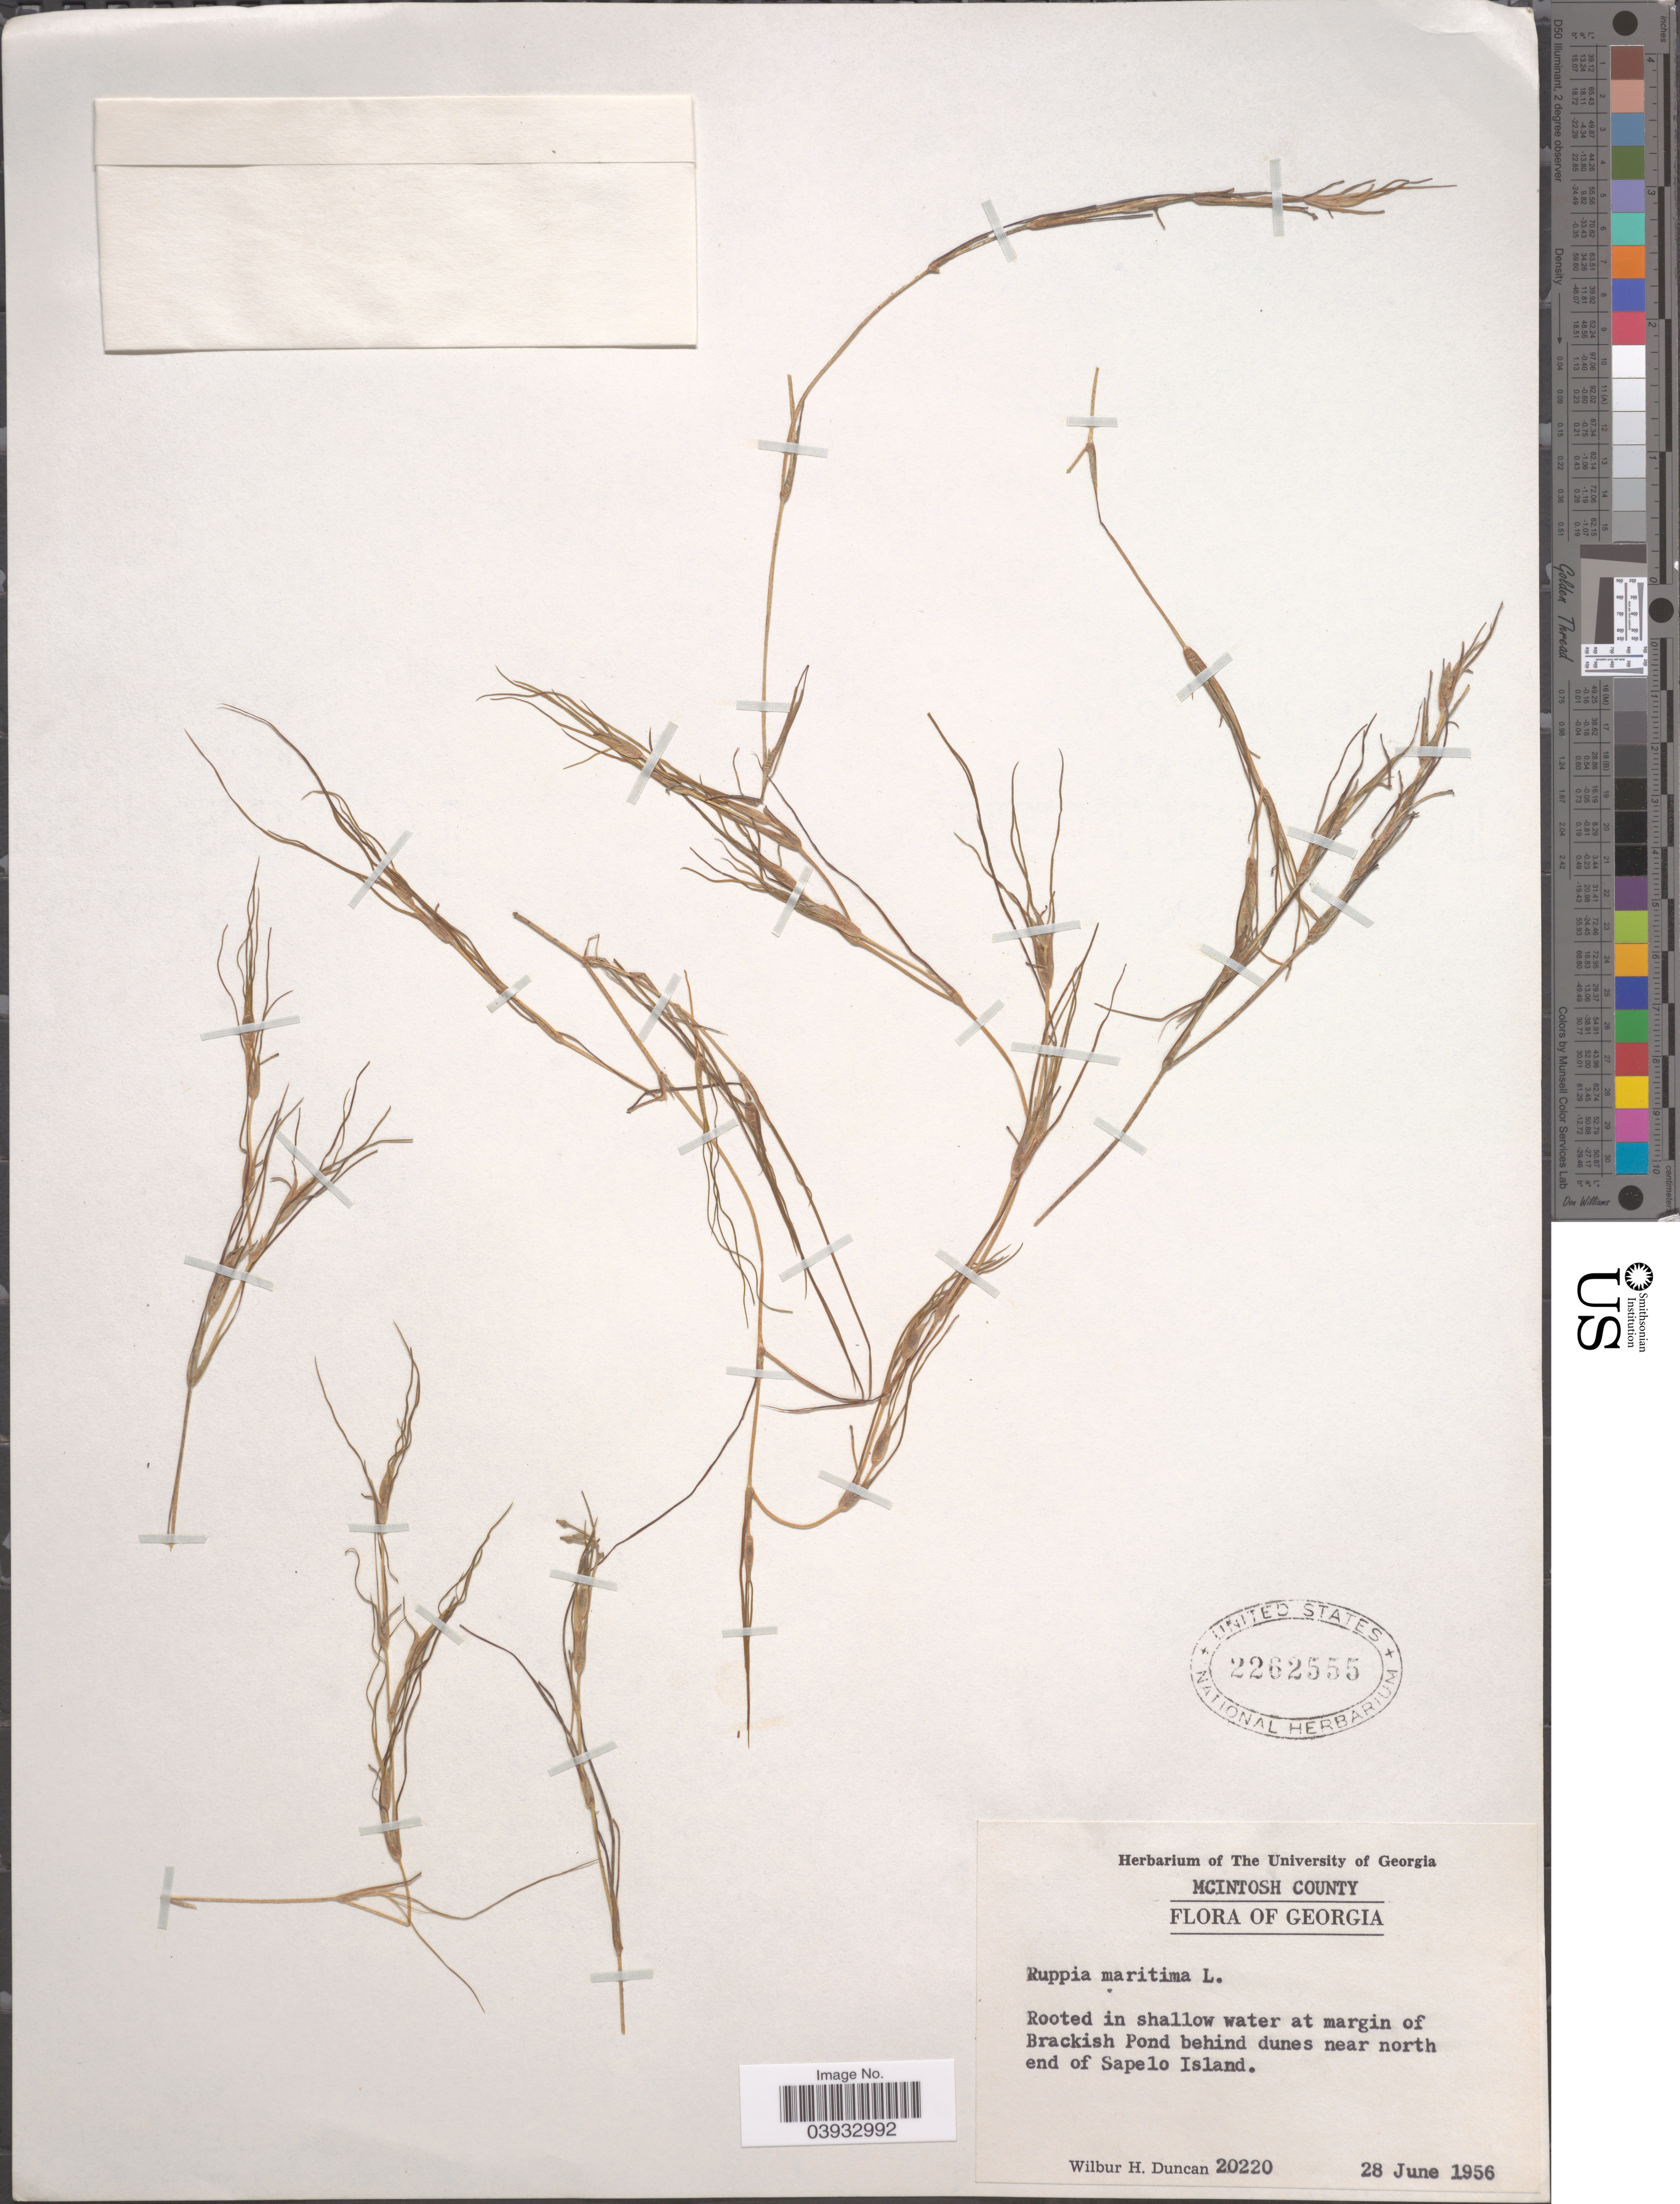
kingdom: Plantae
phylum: Tracheophyta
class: Liliopsida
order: Alismatales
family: Ruppiaceae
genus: Ruppia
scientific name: Ruppia maritima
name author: L.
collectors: W. H. Duncan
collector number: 20220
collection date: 1956-06-28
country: United States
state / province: Georgia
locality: McIntosh County. Margin of Brackish Pond behind dunes near north end of Sapelo Island.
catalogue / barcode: US 2262555